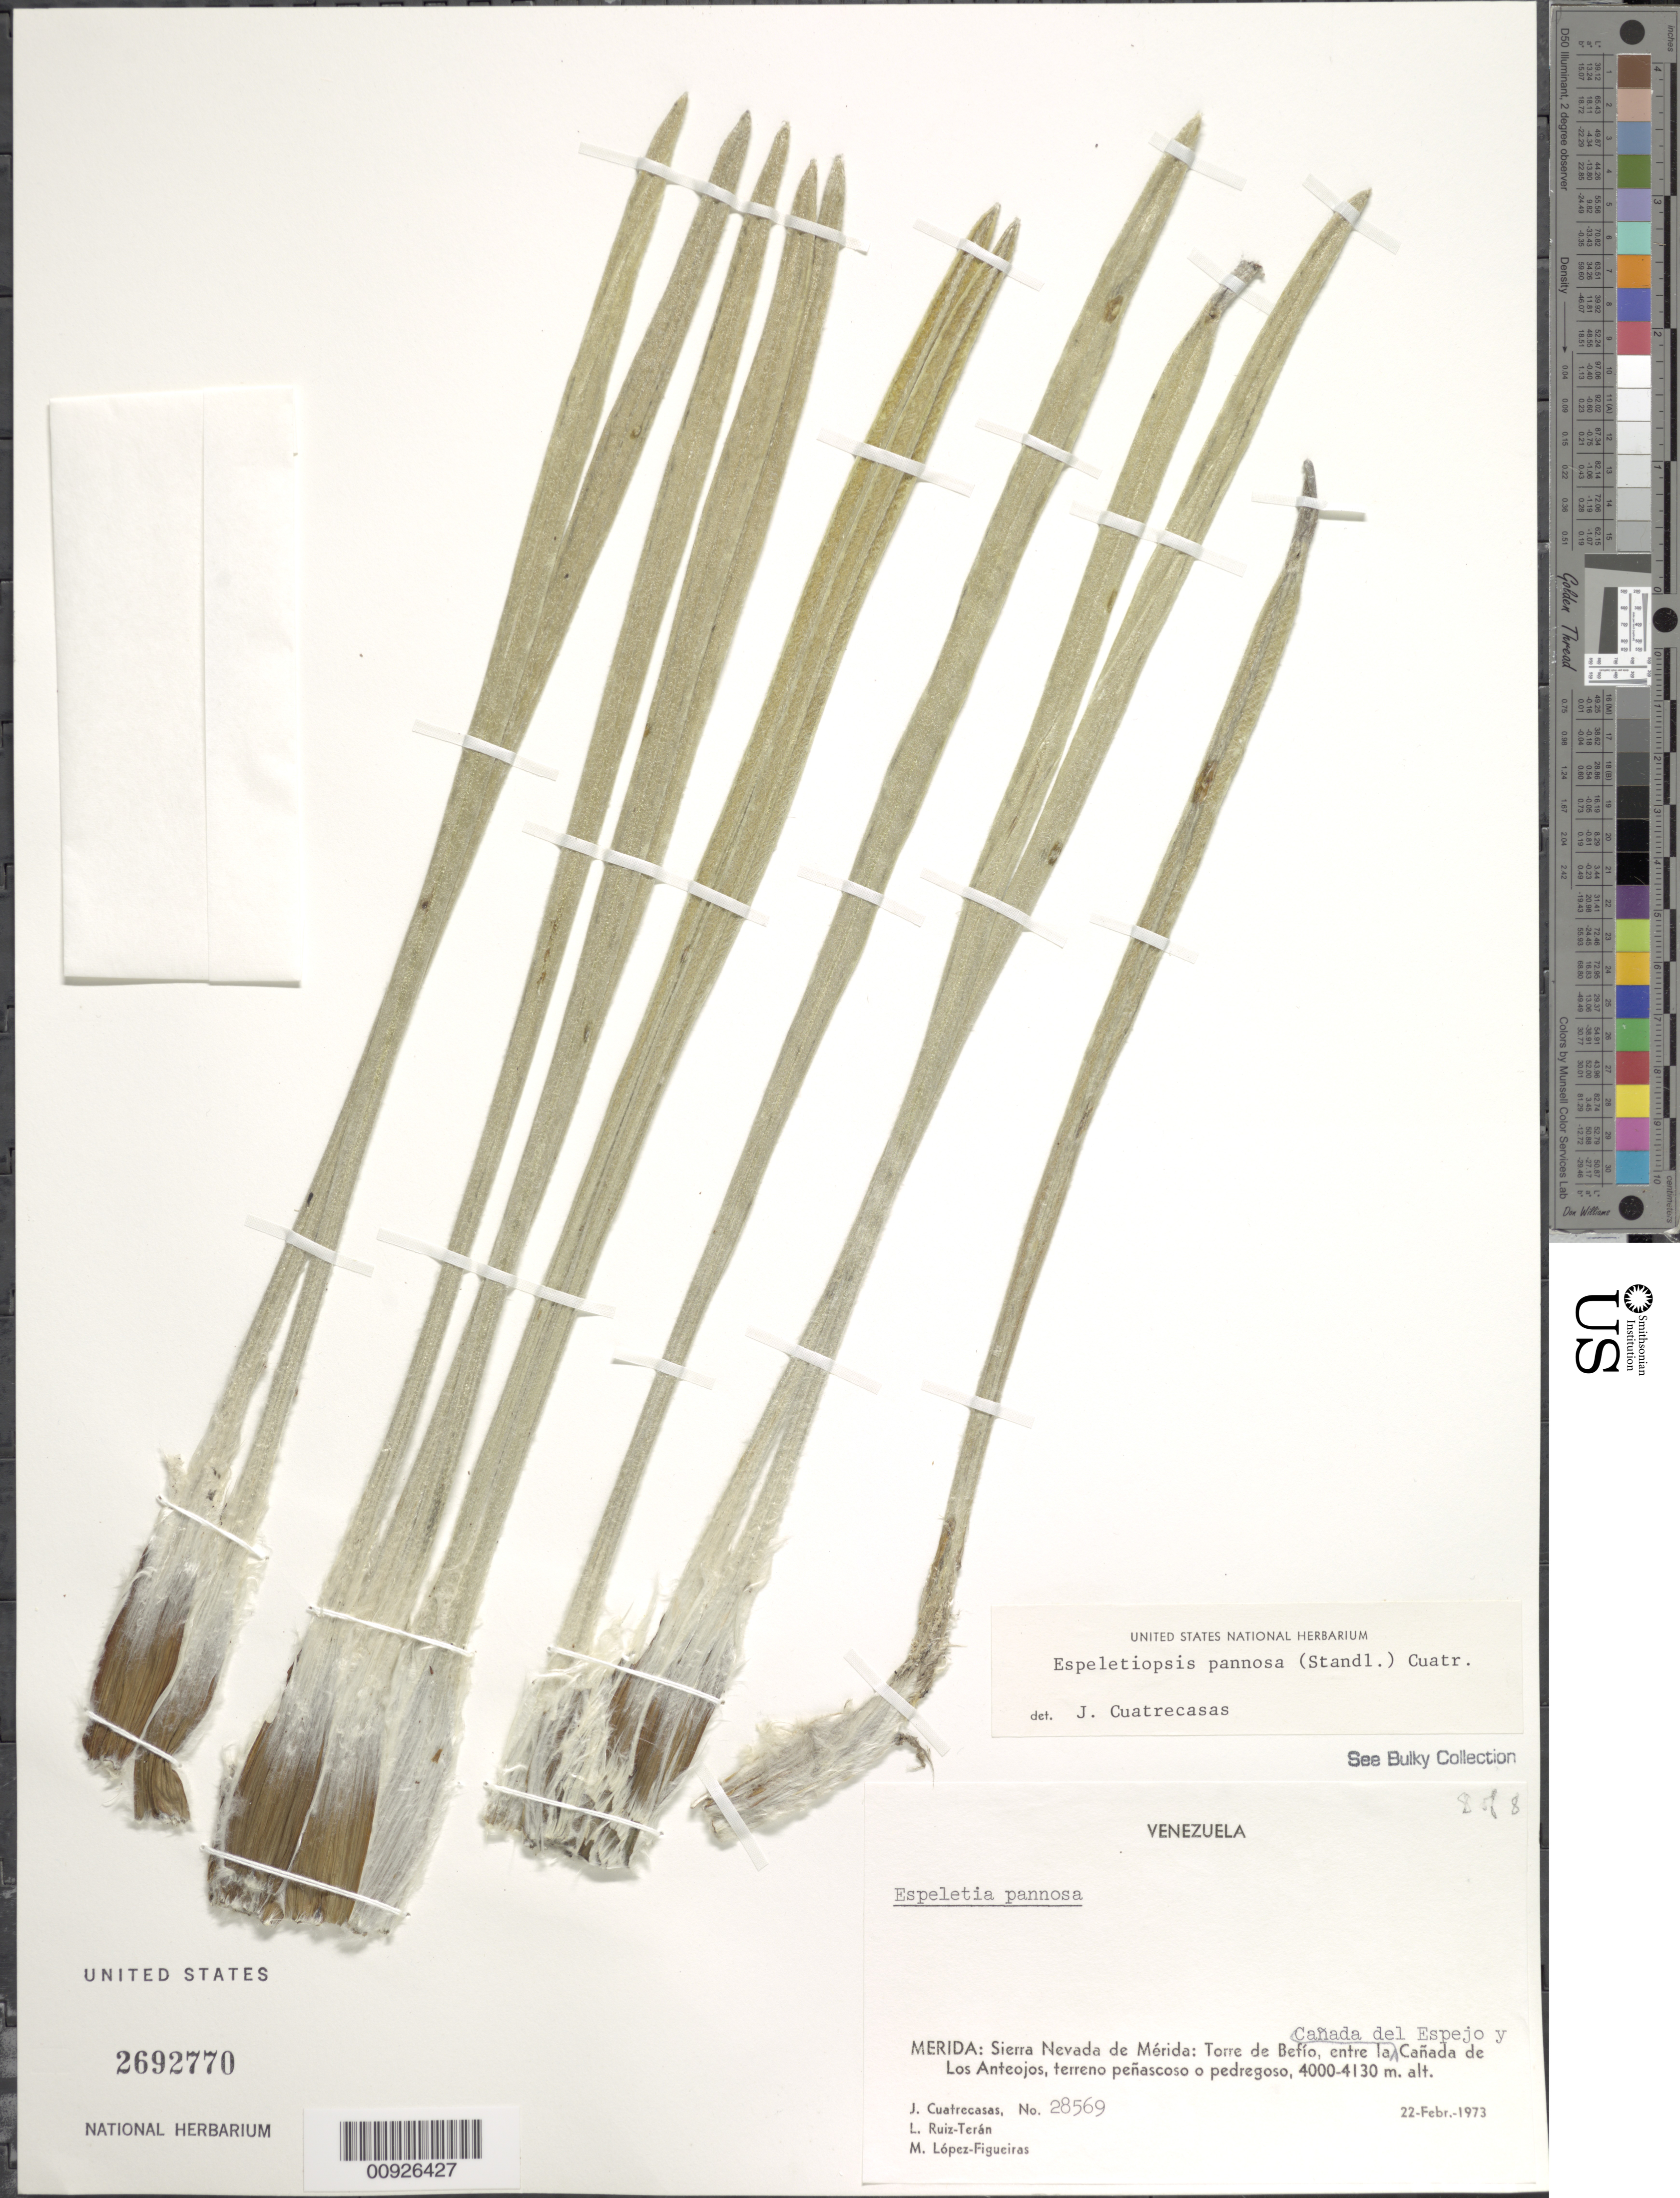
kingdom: Plantae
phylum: Tracheophyta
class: Magnoliopsida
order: Asterales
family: Asteraceae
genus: Espeletiopsis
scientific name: Espeletiopsis pannosa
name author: (Standl.) Cuatrec.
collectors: J. Cuatrecasas, L. E. Ruíz-Terán & M. López Figueiras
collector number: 28569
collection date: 1973-02-22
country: Venezuela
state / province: Mérida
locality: Sierra Nevada de Mérida: Torre de Befío, entre la Cañada del espejo y la Cañada de Los Anteojos.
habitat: Terreno peñascoso o pedregoso.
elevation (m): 4000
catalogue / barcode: US 2692770